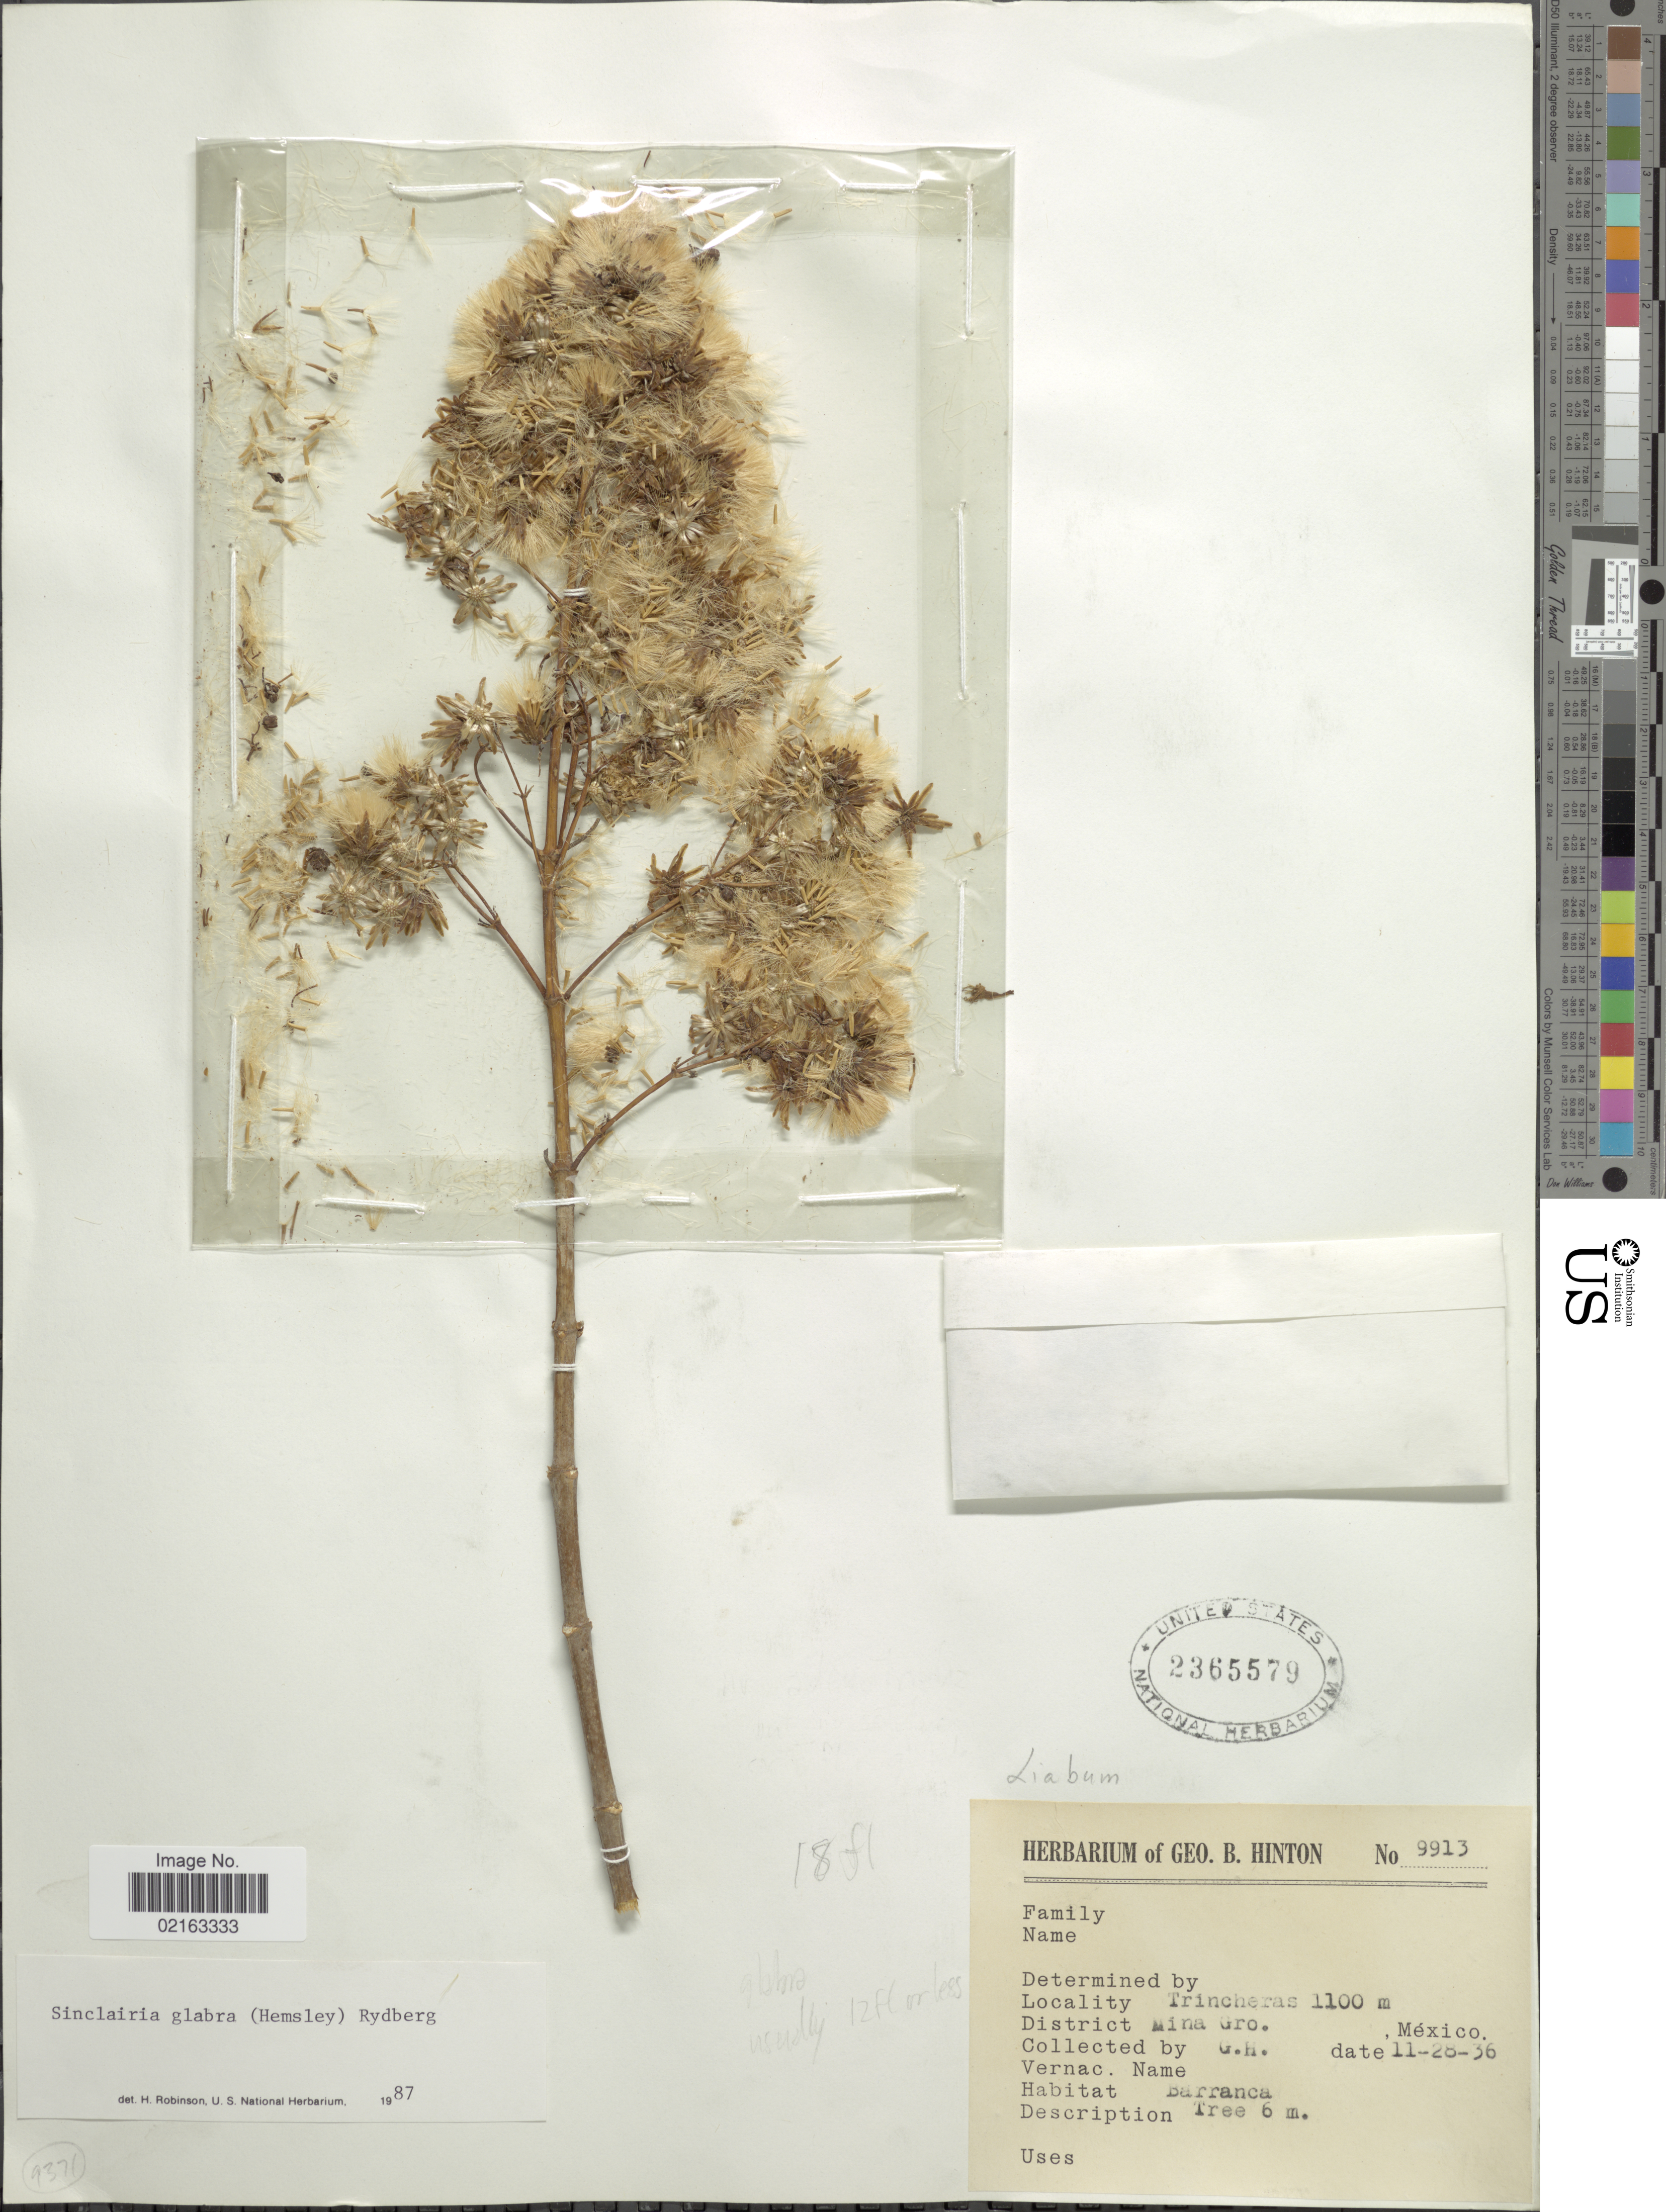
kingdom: Plantae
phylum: Tracheophyta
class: Magnoliopsida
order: Asterales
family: Asteraceae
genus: Sinclairia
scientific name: Sinclairia glabra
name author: (Hemsl.) Rydb.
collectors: G. B. Hinton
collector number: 9913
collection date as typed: Transcribed d/m/y: 28/11/36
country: Mexico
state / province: Guerrero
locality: Trincheras. District Mina Gro., México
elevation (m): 1100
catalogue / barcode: US 2365579